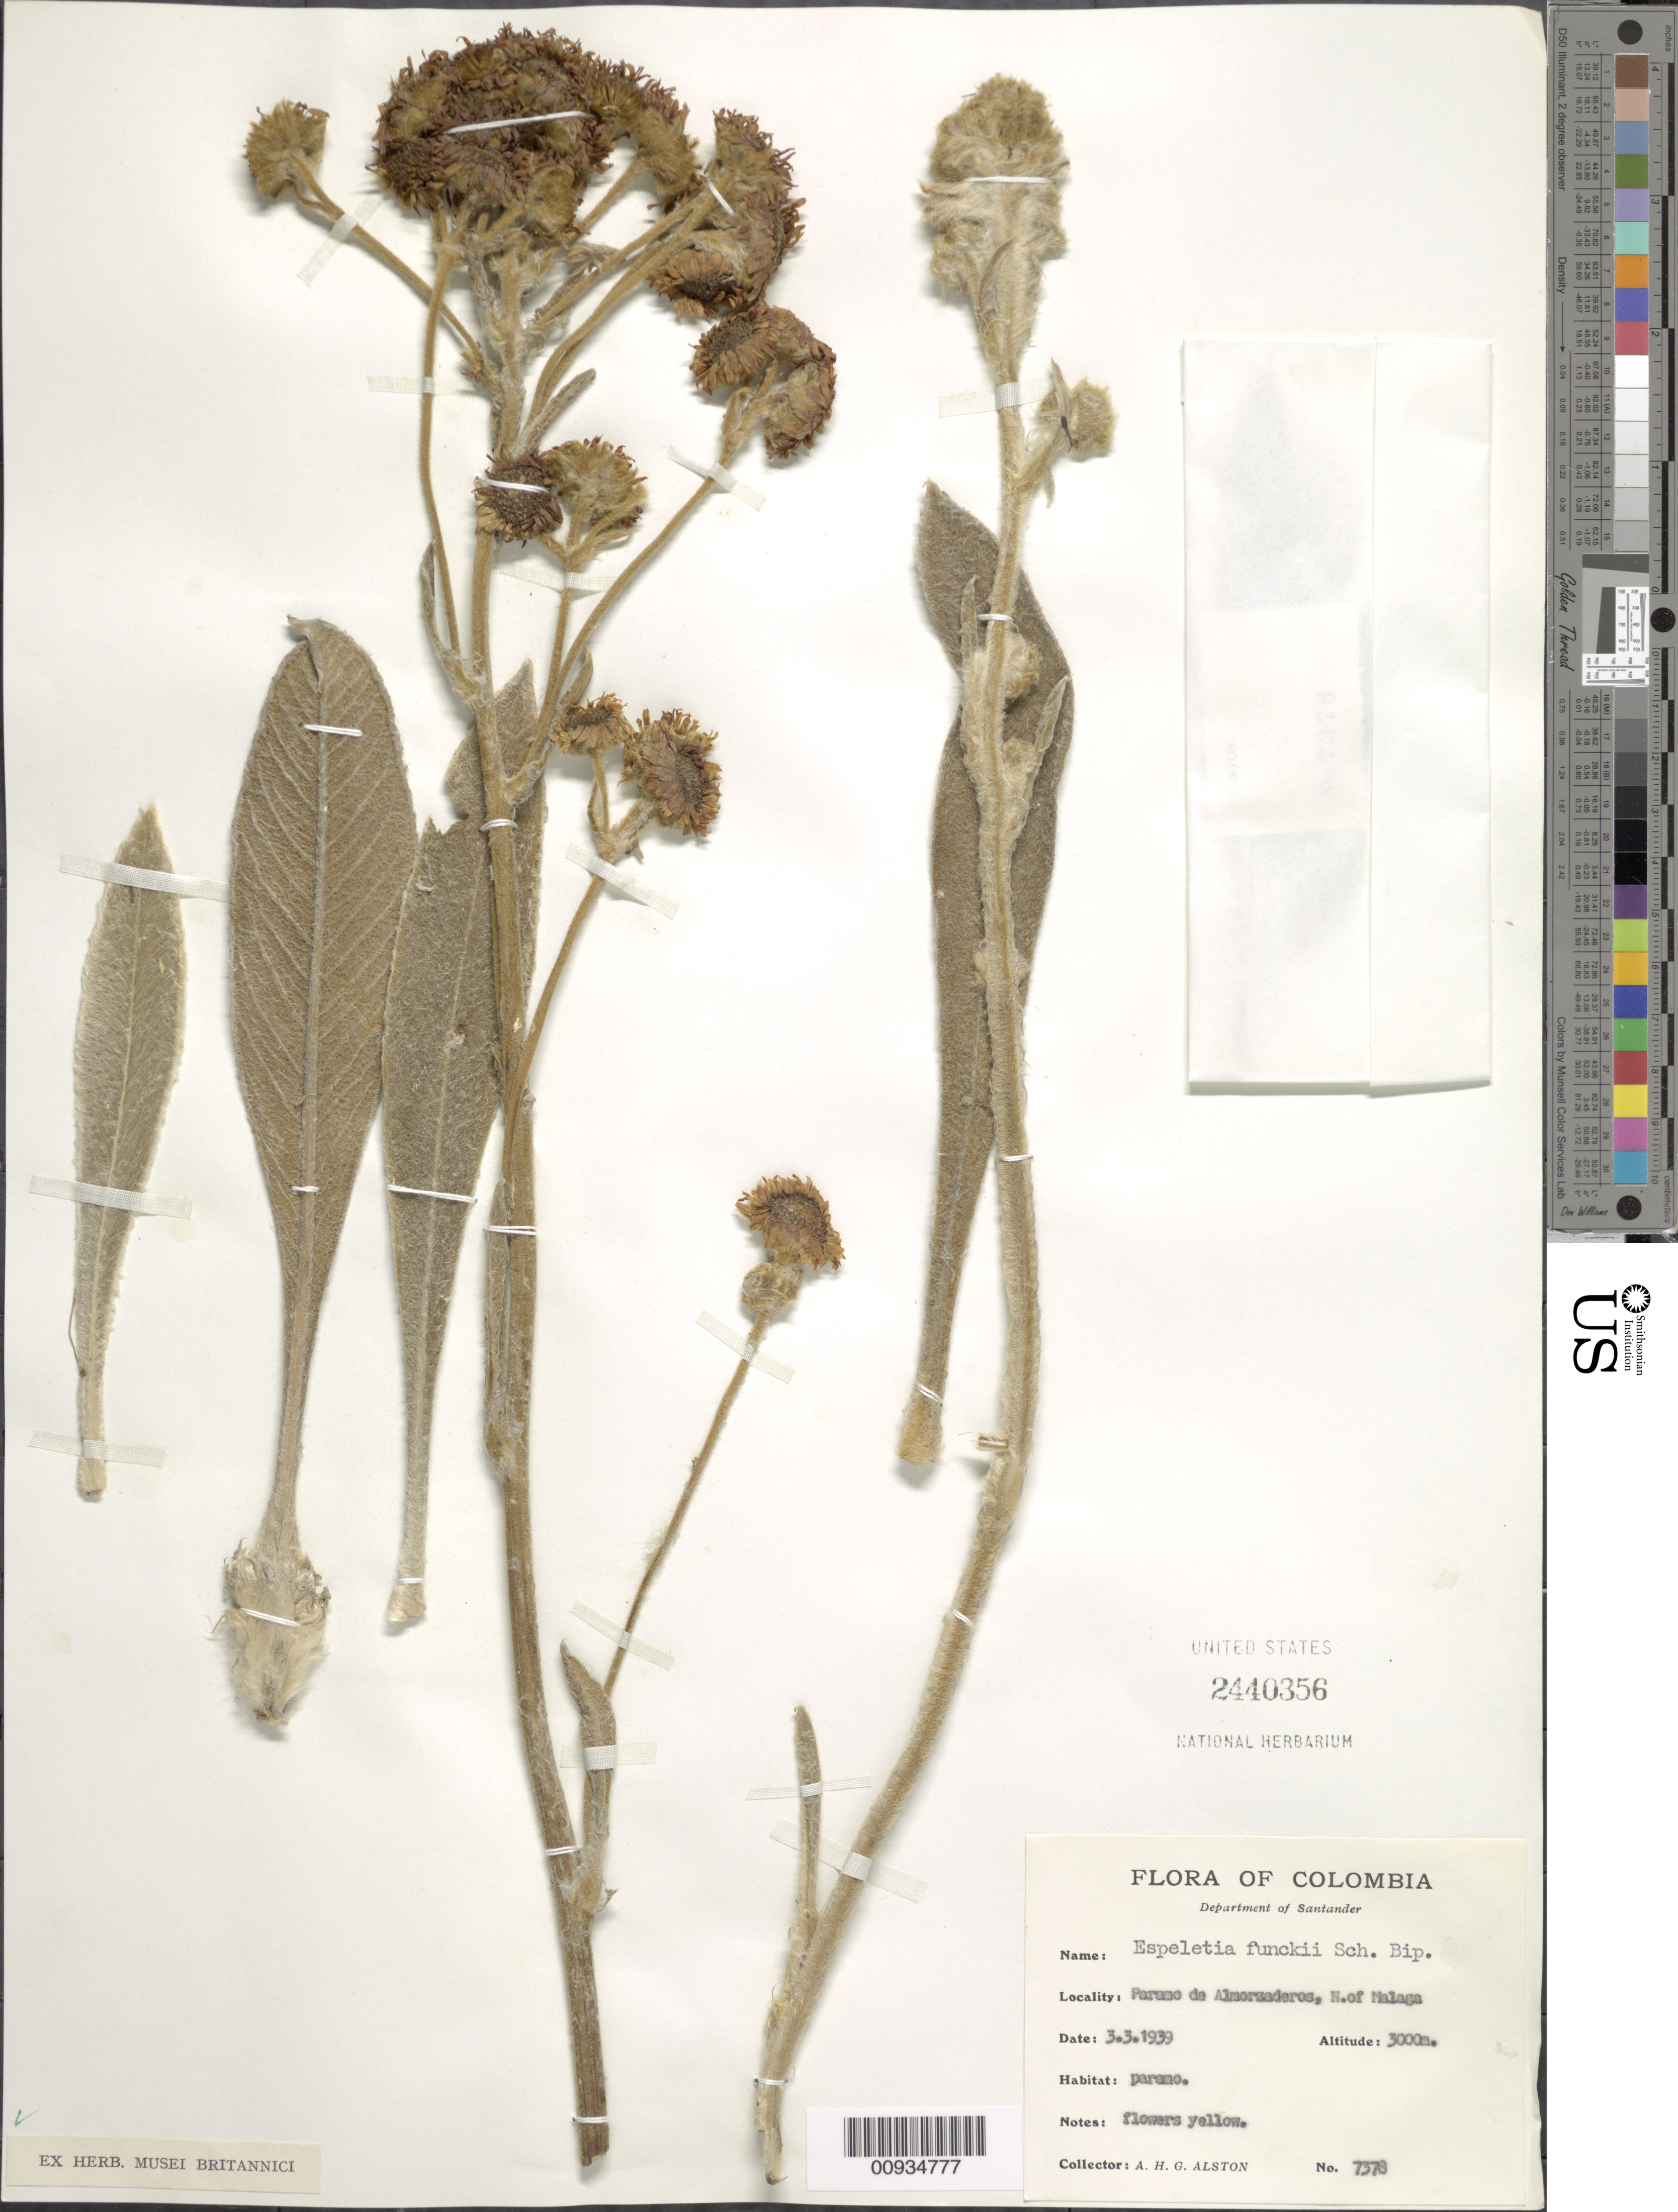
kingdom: Plantae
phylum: Tracheophyta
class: Magnoliopsida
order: Asterales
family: Asteraceae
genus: Espeletiopsis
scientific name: Espeletiopsis x almorazana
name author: Cuatrec.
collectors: A. H. Alston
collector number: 7378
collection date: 1939-03-03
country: Colombia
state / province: Santander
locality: Páramo de Almorzadero. N. of Málaga; Páramo de Almorzaderos. N. of Malaga.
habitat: Páramo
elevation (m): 3000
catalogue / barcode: US 2440356